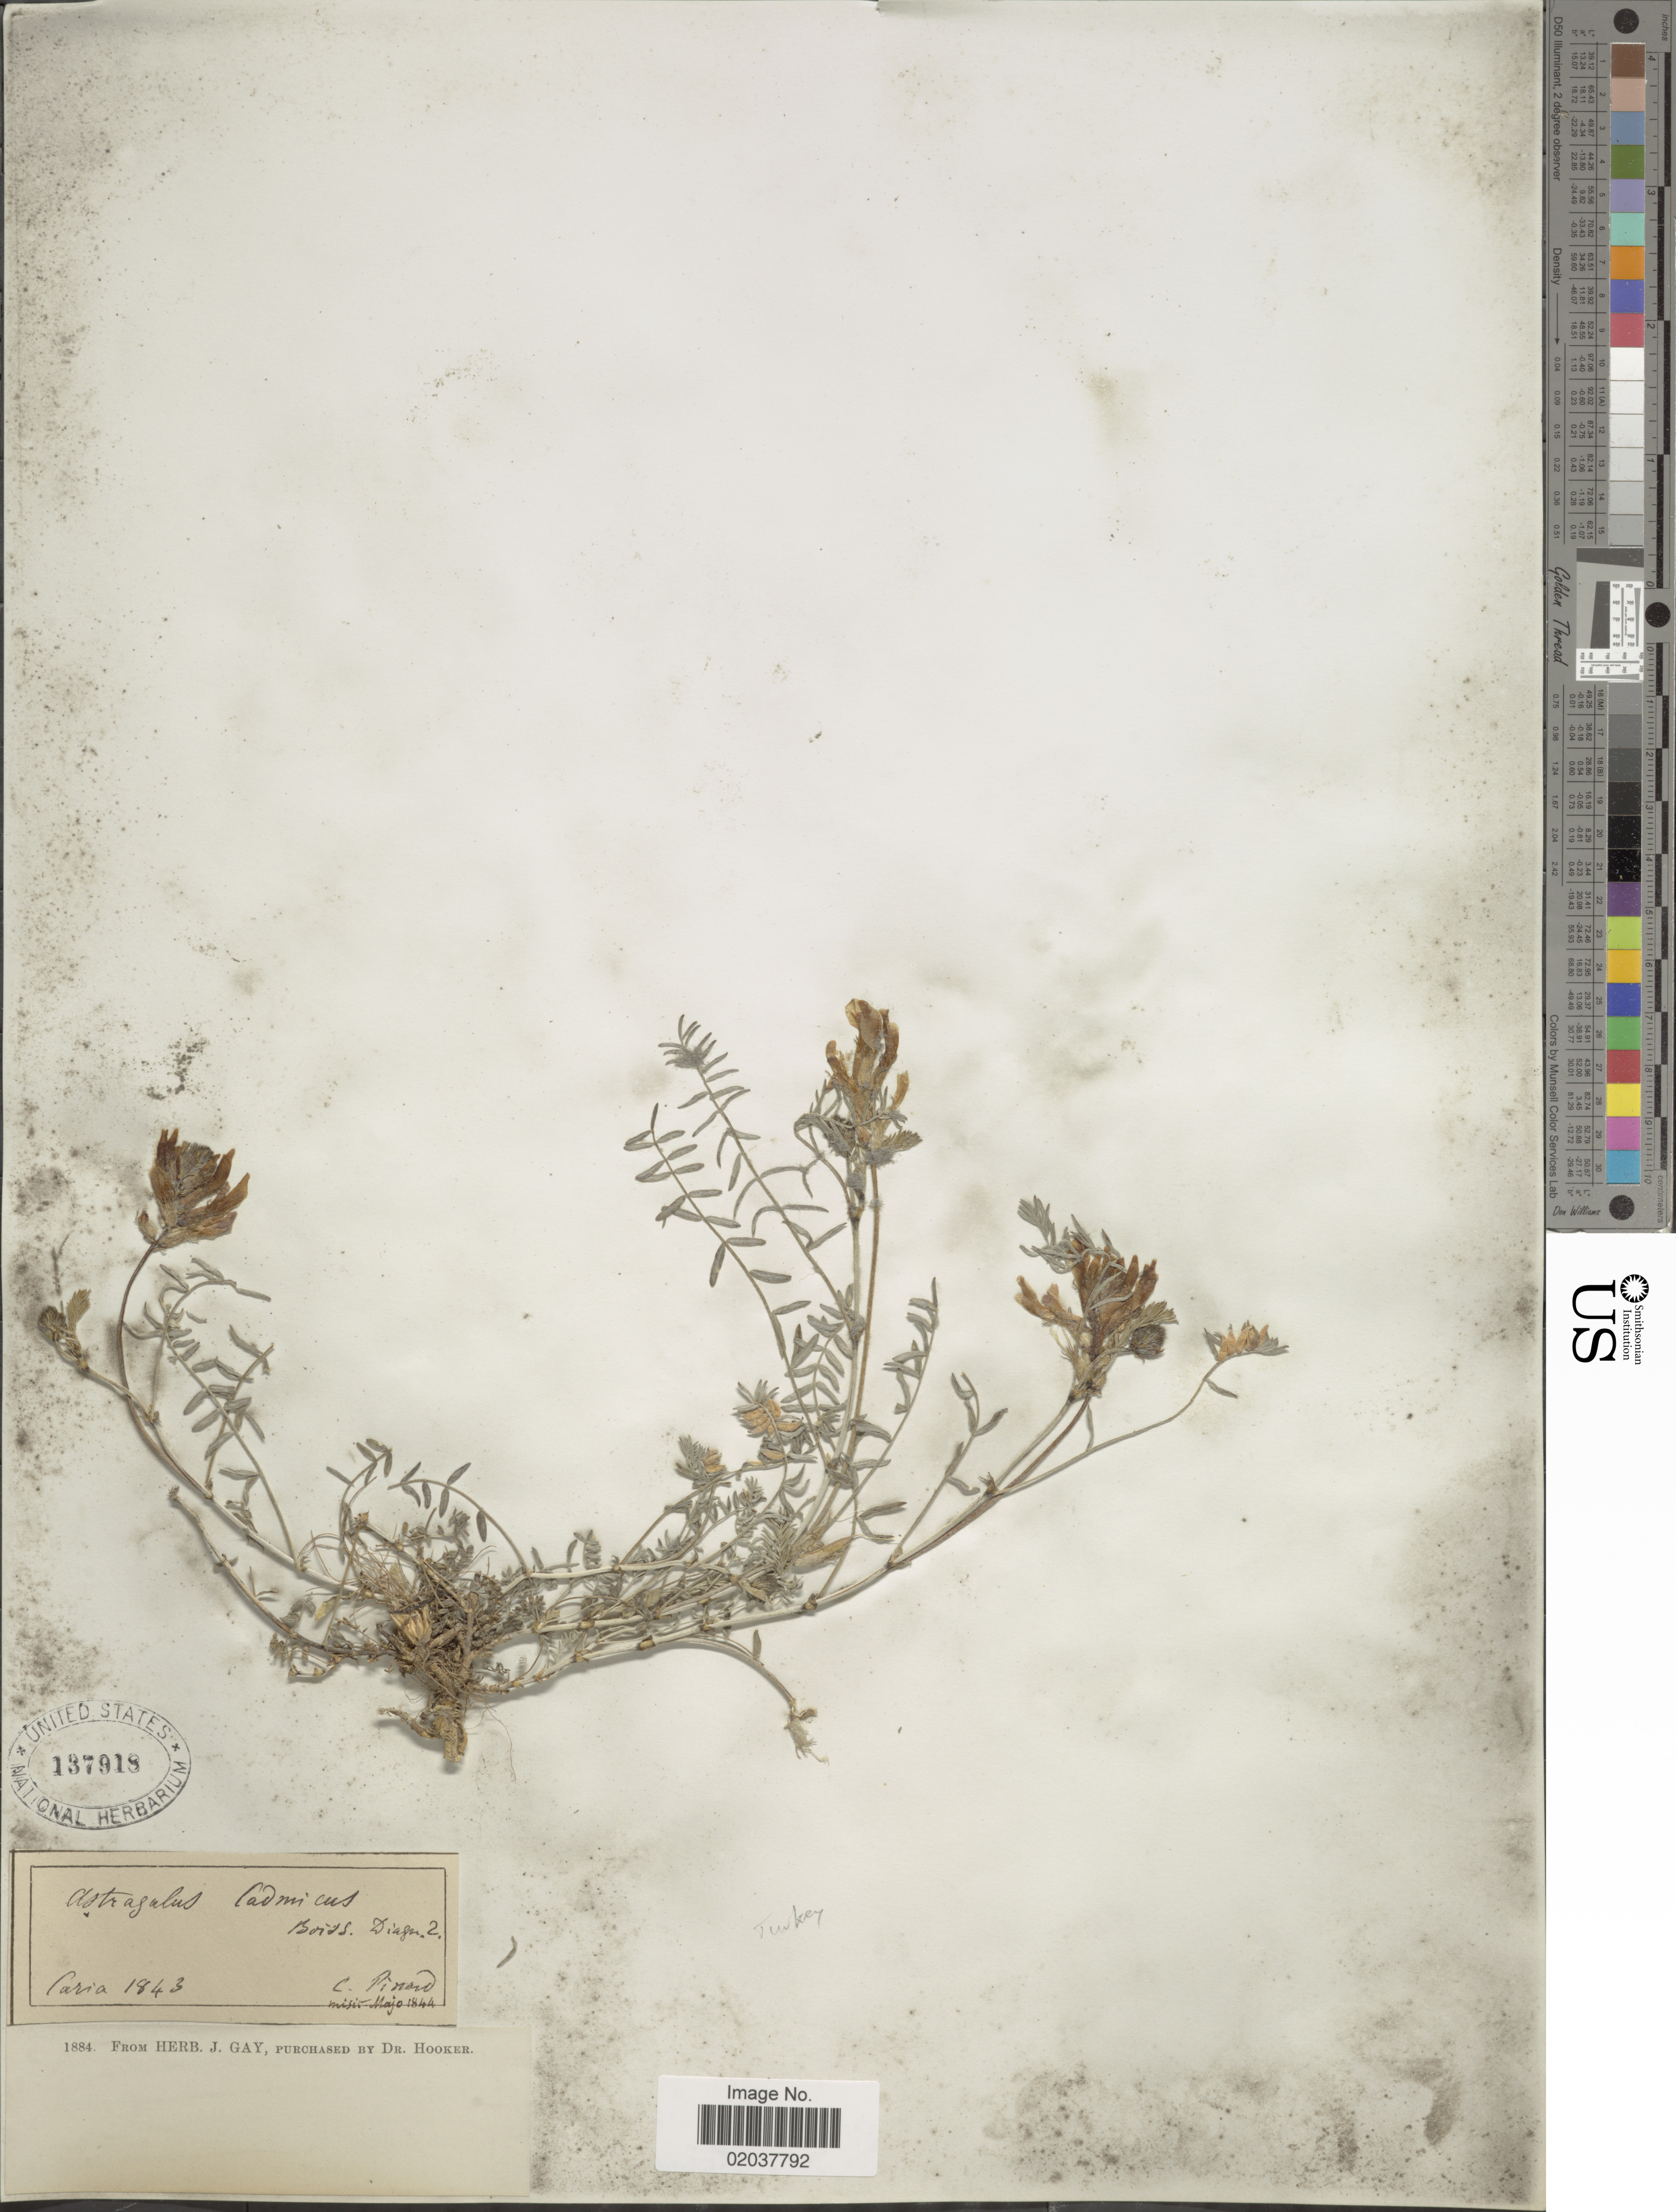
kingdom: Plantae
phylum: Tracheophyta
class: Magnoliopsida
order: Fabales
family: Fabaceae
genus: Astragalus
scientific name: Astragalus cadmicus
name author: Boiss.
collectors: C. Pinard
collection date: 1843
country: Turkey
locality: Caria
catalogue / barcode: US 137918